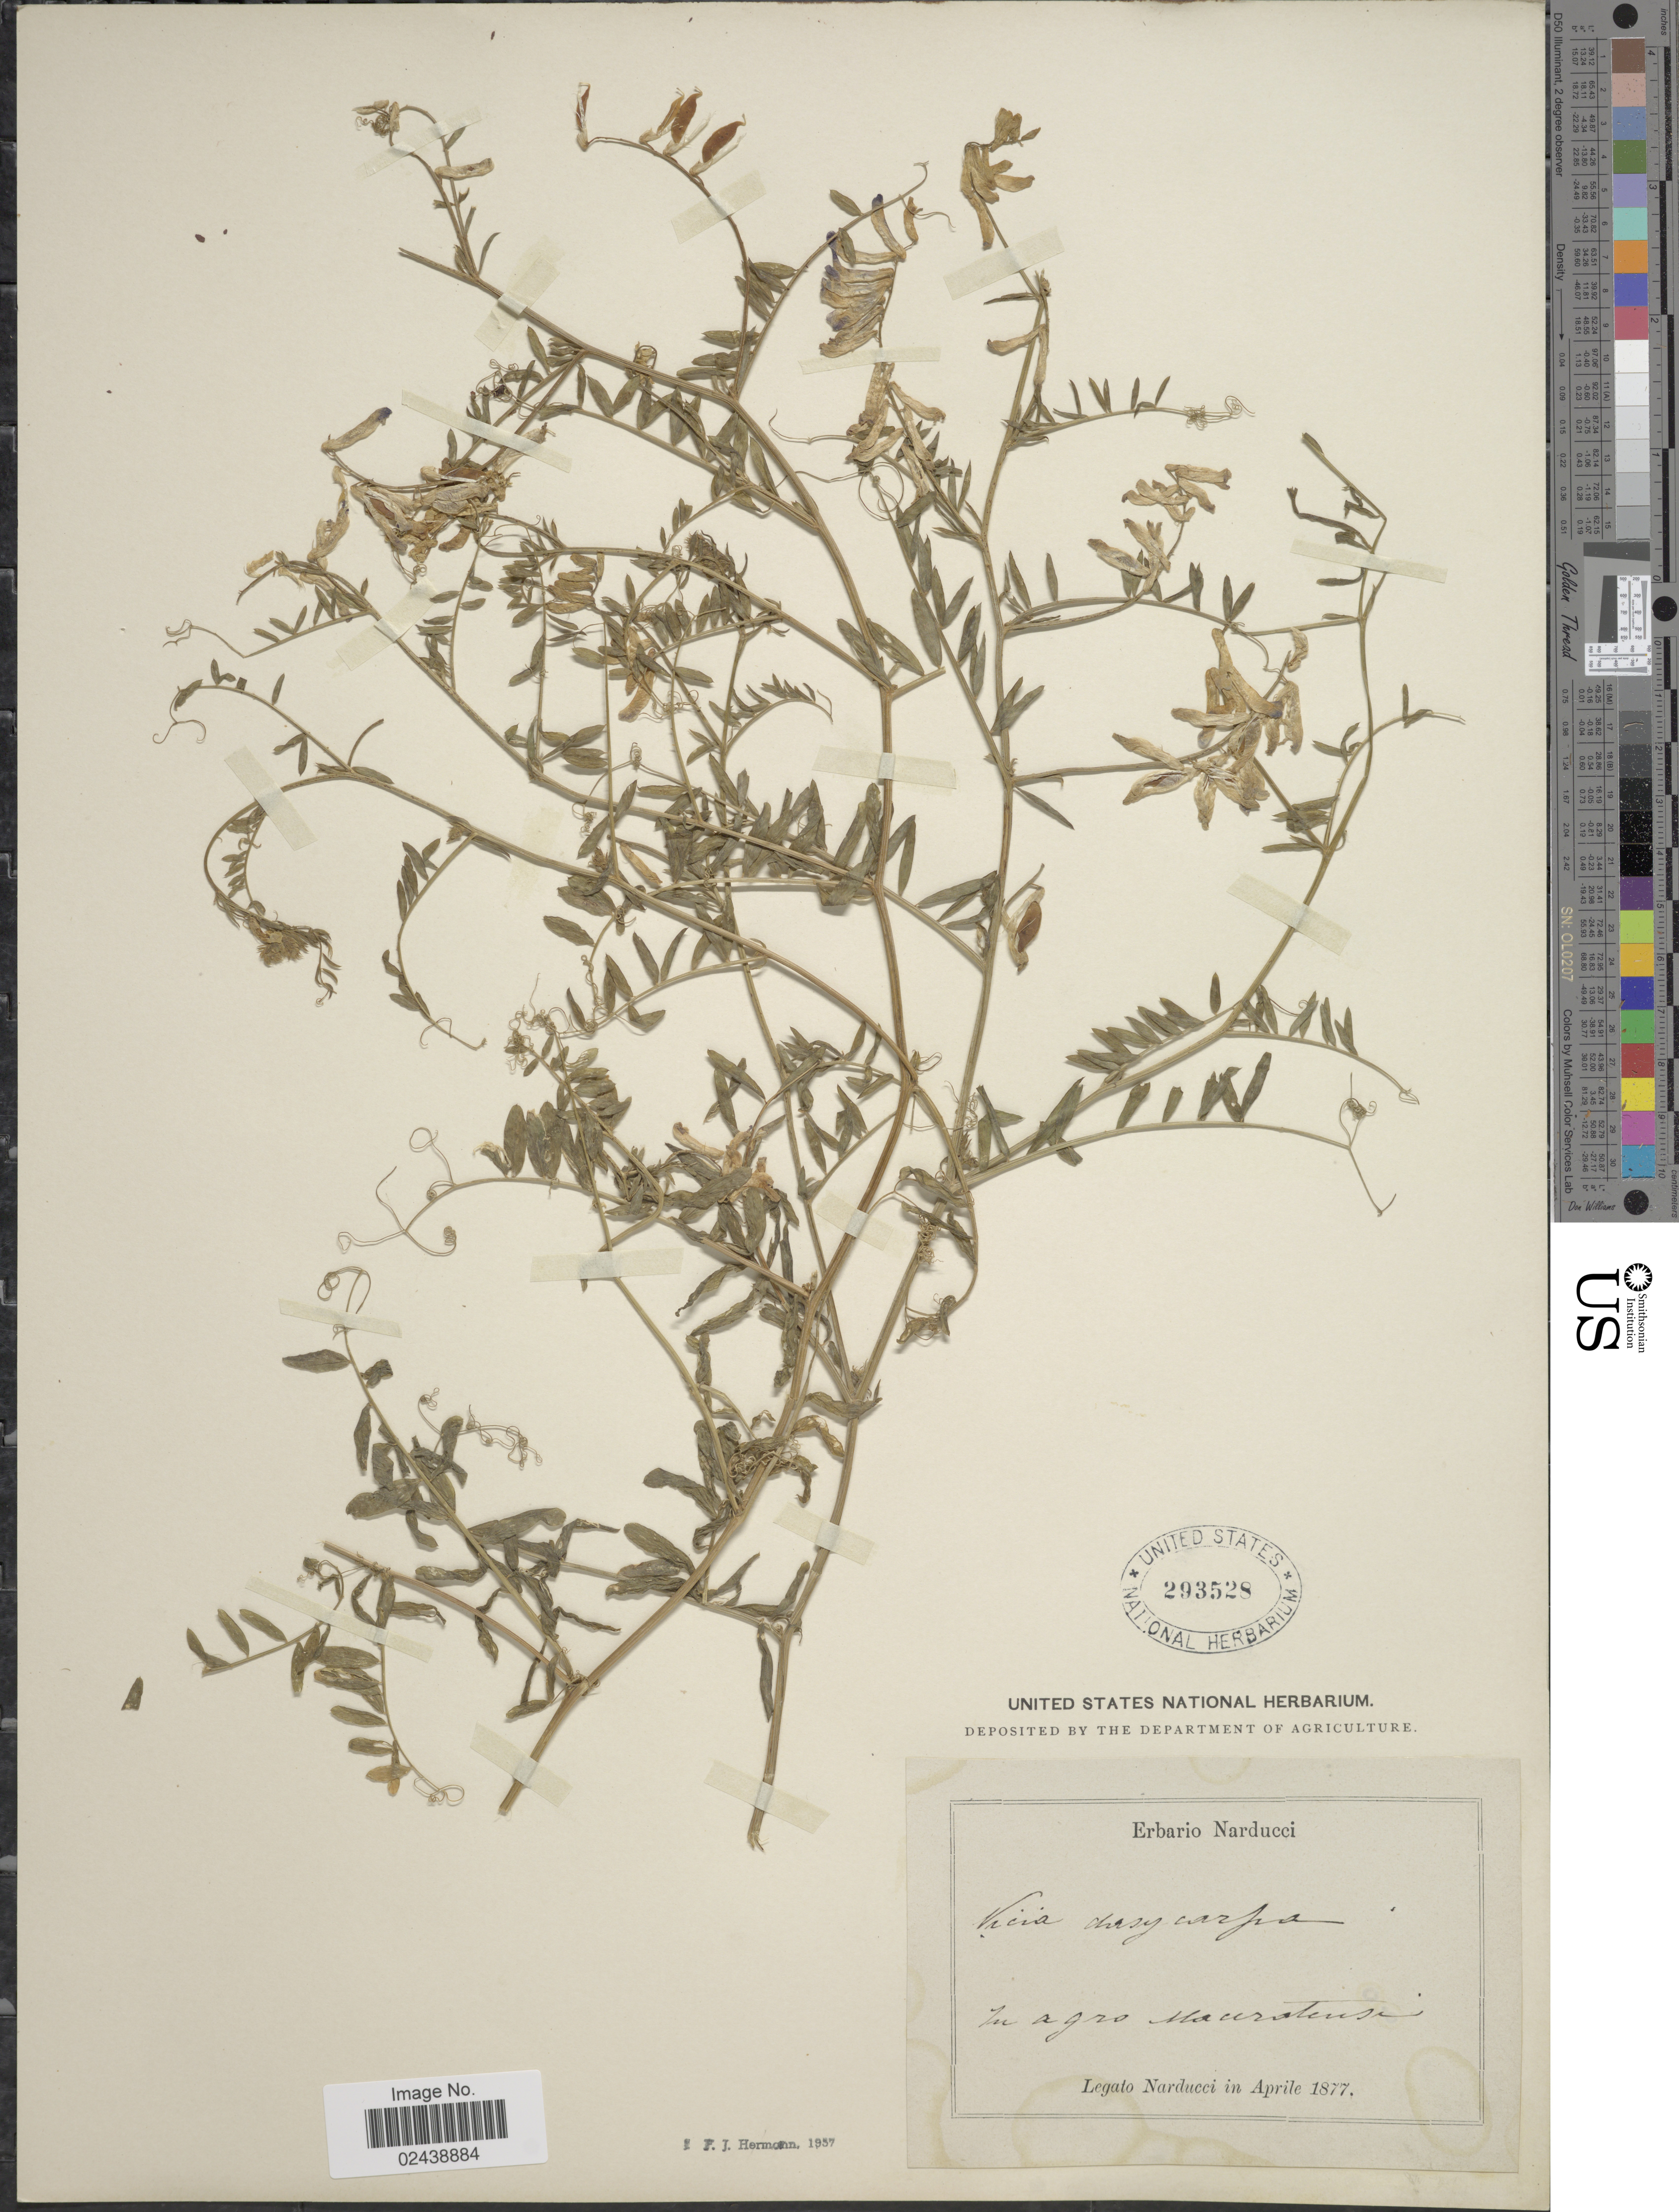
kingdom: Plantae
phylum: Tracheophyta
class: Magnoliopsida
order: Fabales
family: Fabaceae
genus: Vicia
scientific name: Vicia dasycarpa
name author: Ten.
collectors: -. Narducci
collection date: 1877-04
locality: In agro Maursteusi [interpreted]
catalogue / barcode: US 293528